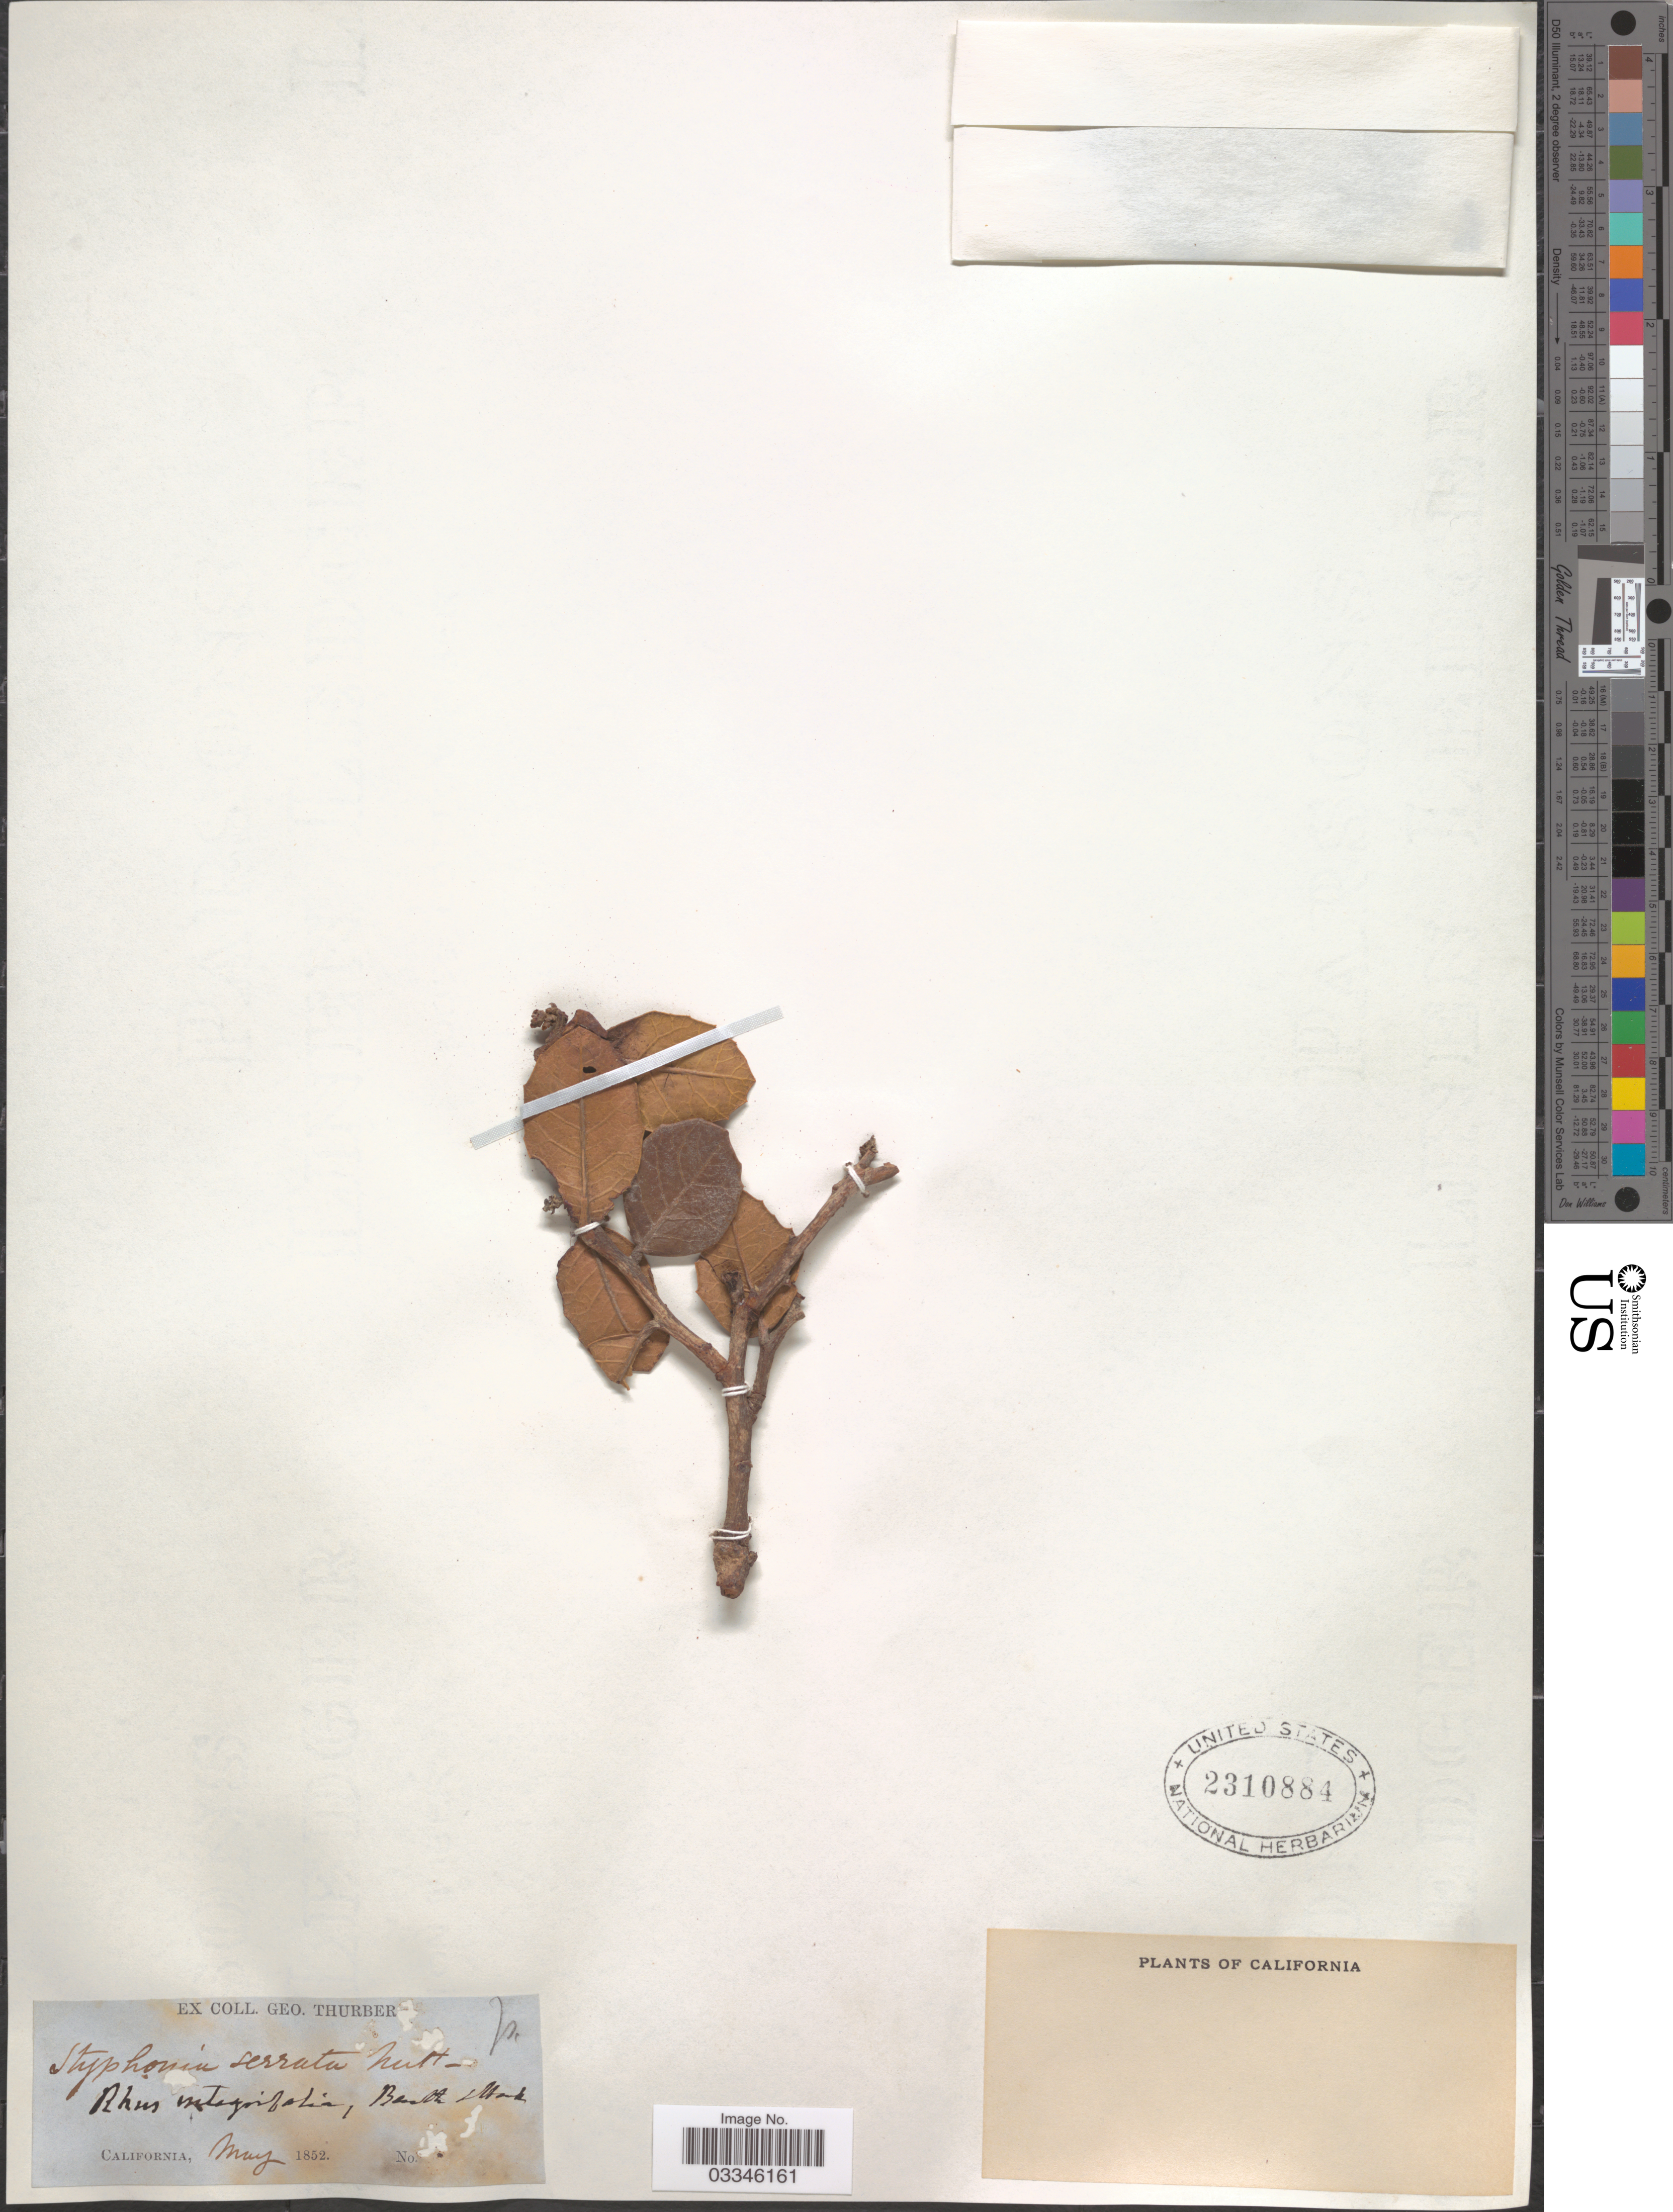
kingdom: Plantae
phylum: Tracheophyta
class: Magnoliopsida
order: Sapindales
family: Anacardiaceae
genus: Rhus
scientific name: Rhus integrifolia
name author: (Nutt.) Benth. & Hook. f. ex W.H. Brewer & S. Watson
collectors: G. Thurber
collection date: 1852-05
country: United States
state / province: California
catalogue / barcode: US 2310884